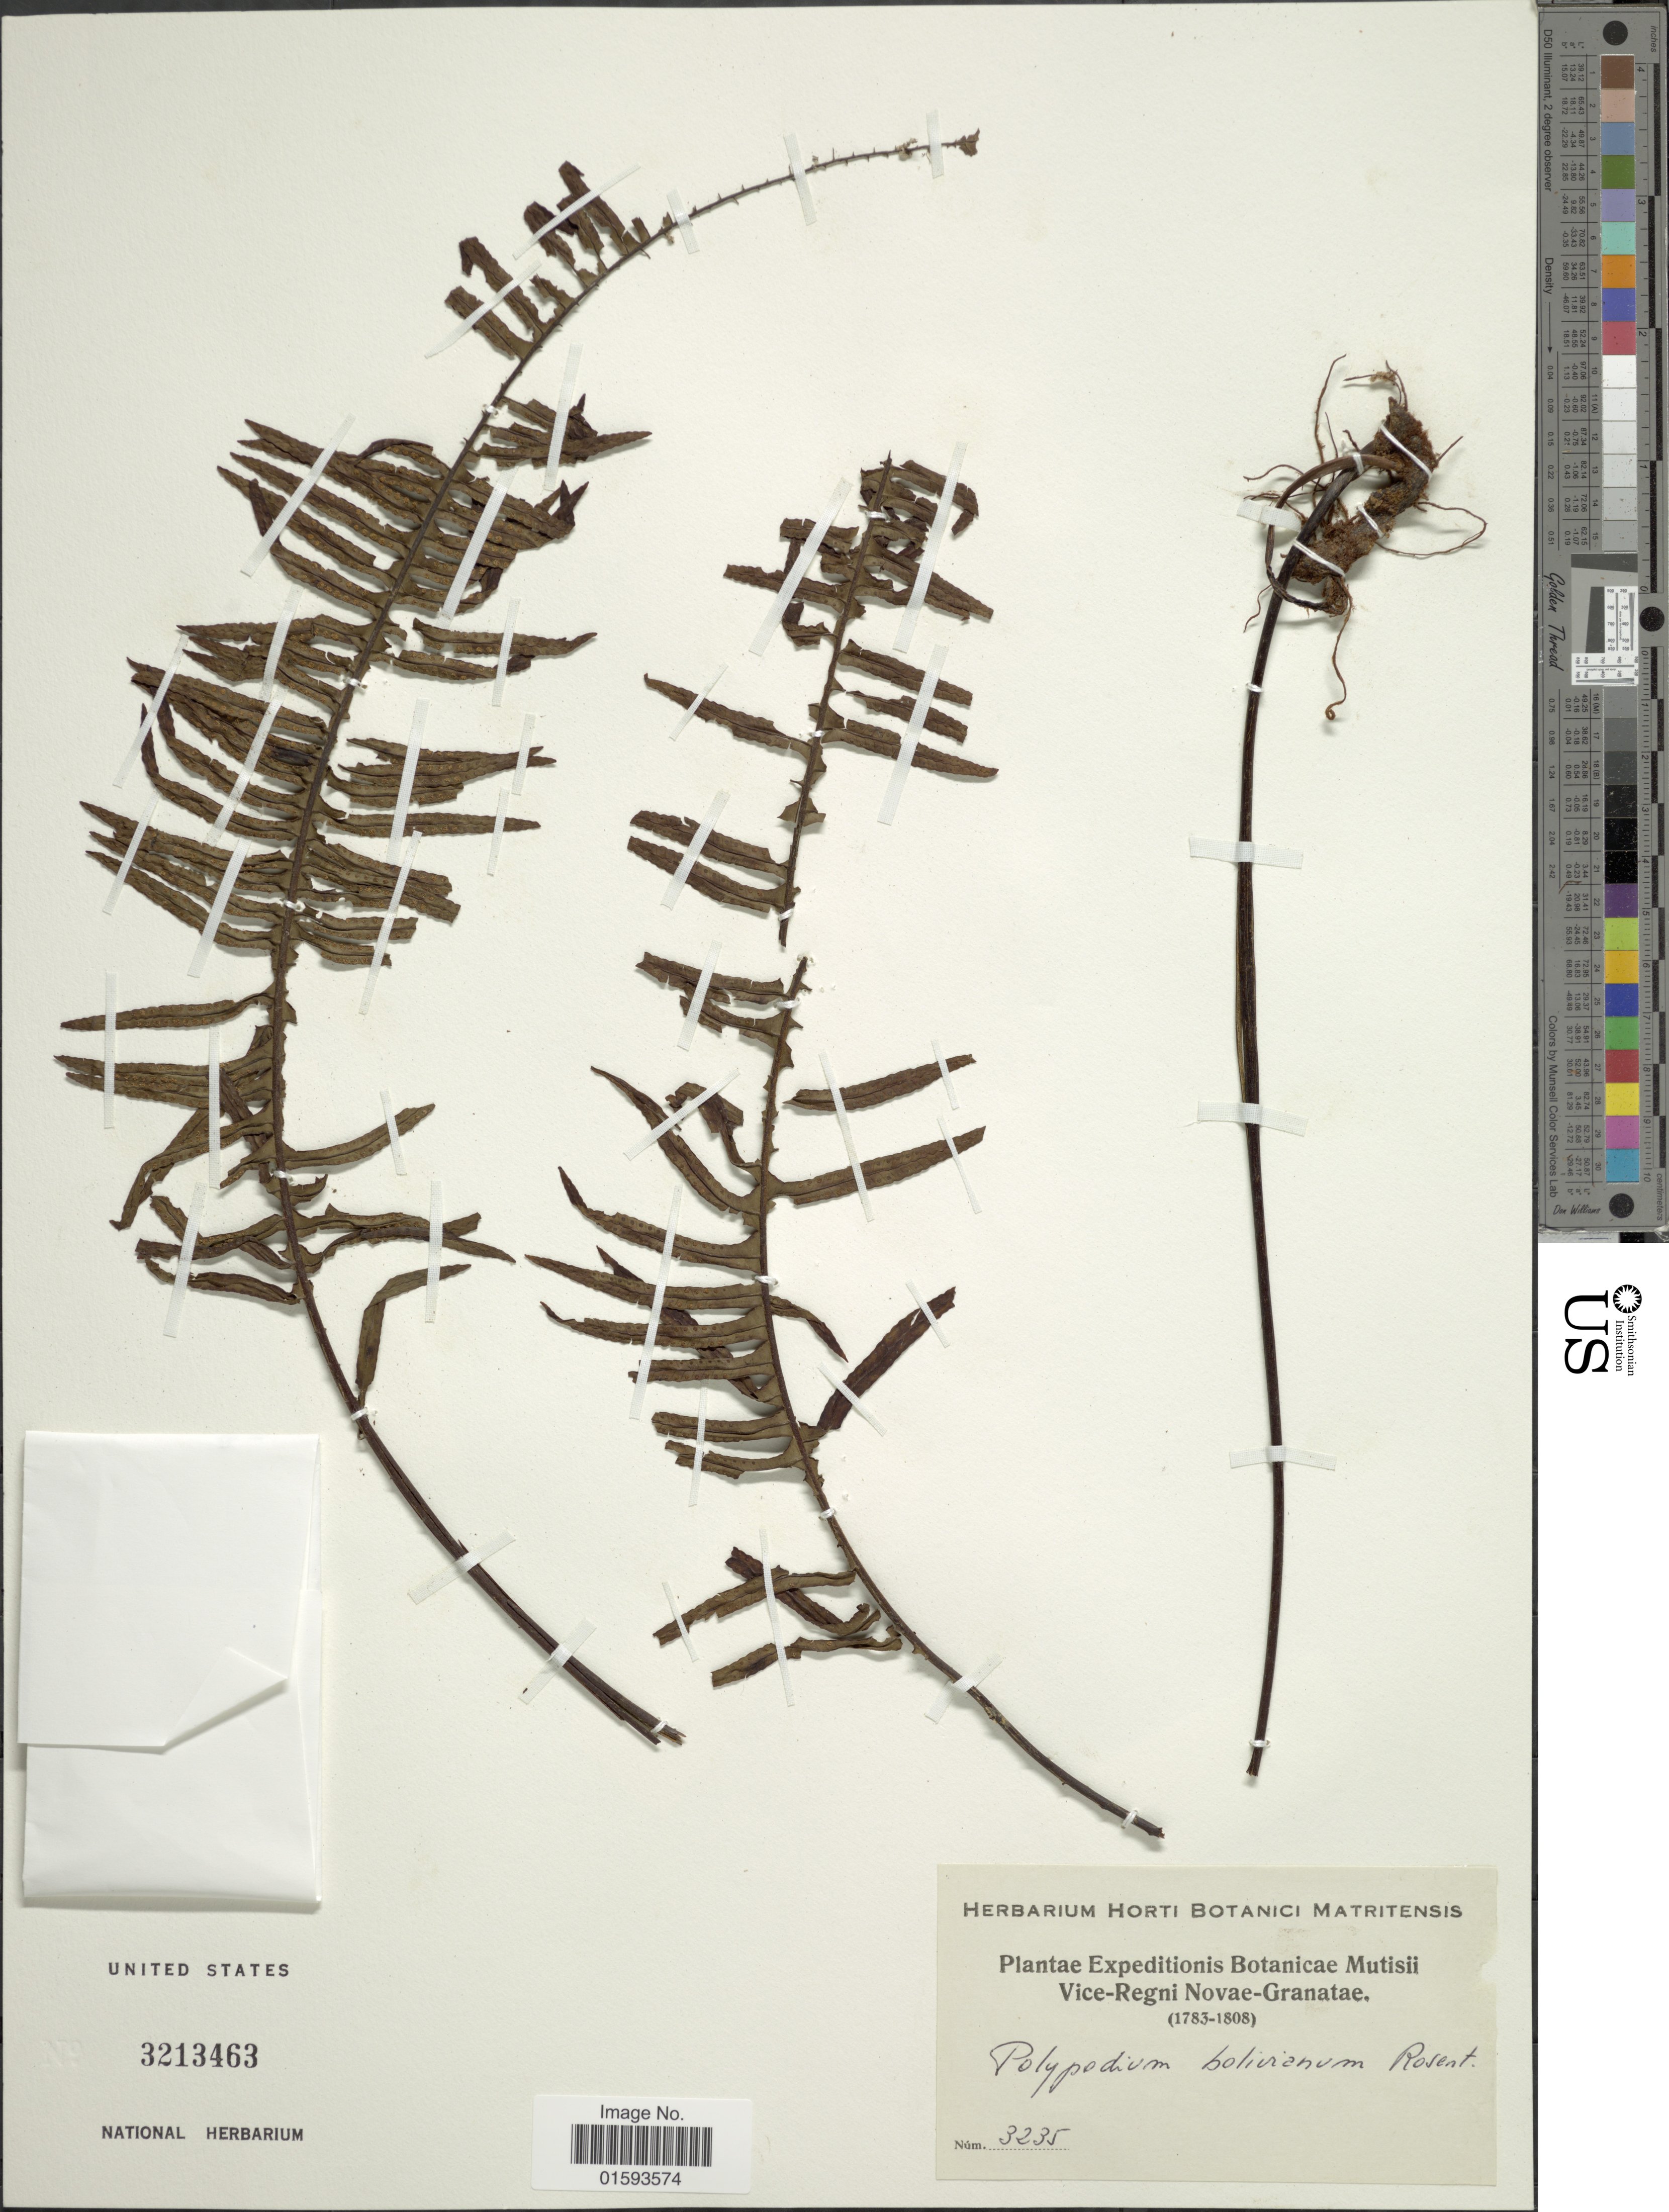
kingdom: Plantae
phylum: Tracheophyta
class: Polypodiopsida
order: Polypodiales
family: Polypodiaceae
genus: Pecluma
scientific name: Pecluma divaricata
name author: (E. Fourn.) Mickel & Beitel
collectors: Expeditions Botanicae Mutisii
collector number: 3235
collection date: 1783/1808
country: Colombia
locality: Vice-Regni Novae-Granatae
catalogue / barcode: US 3213463